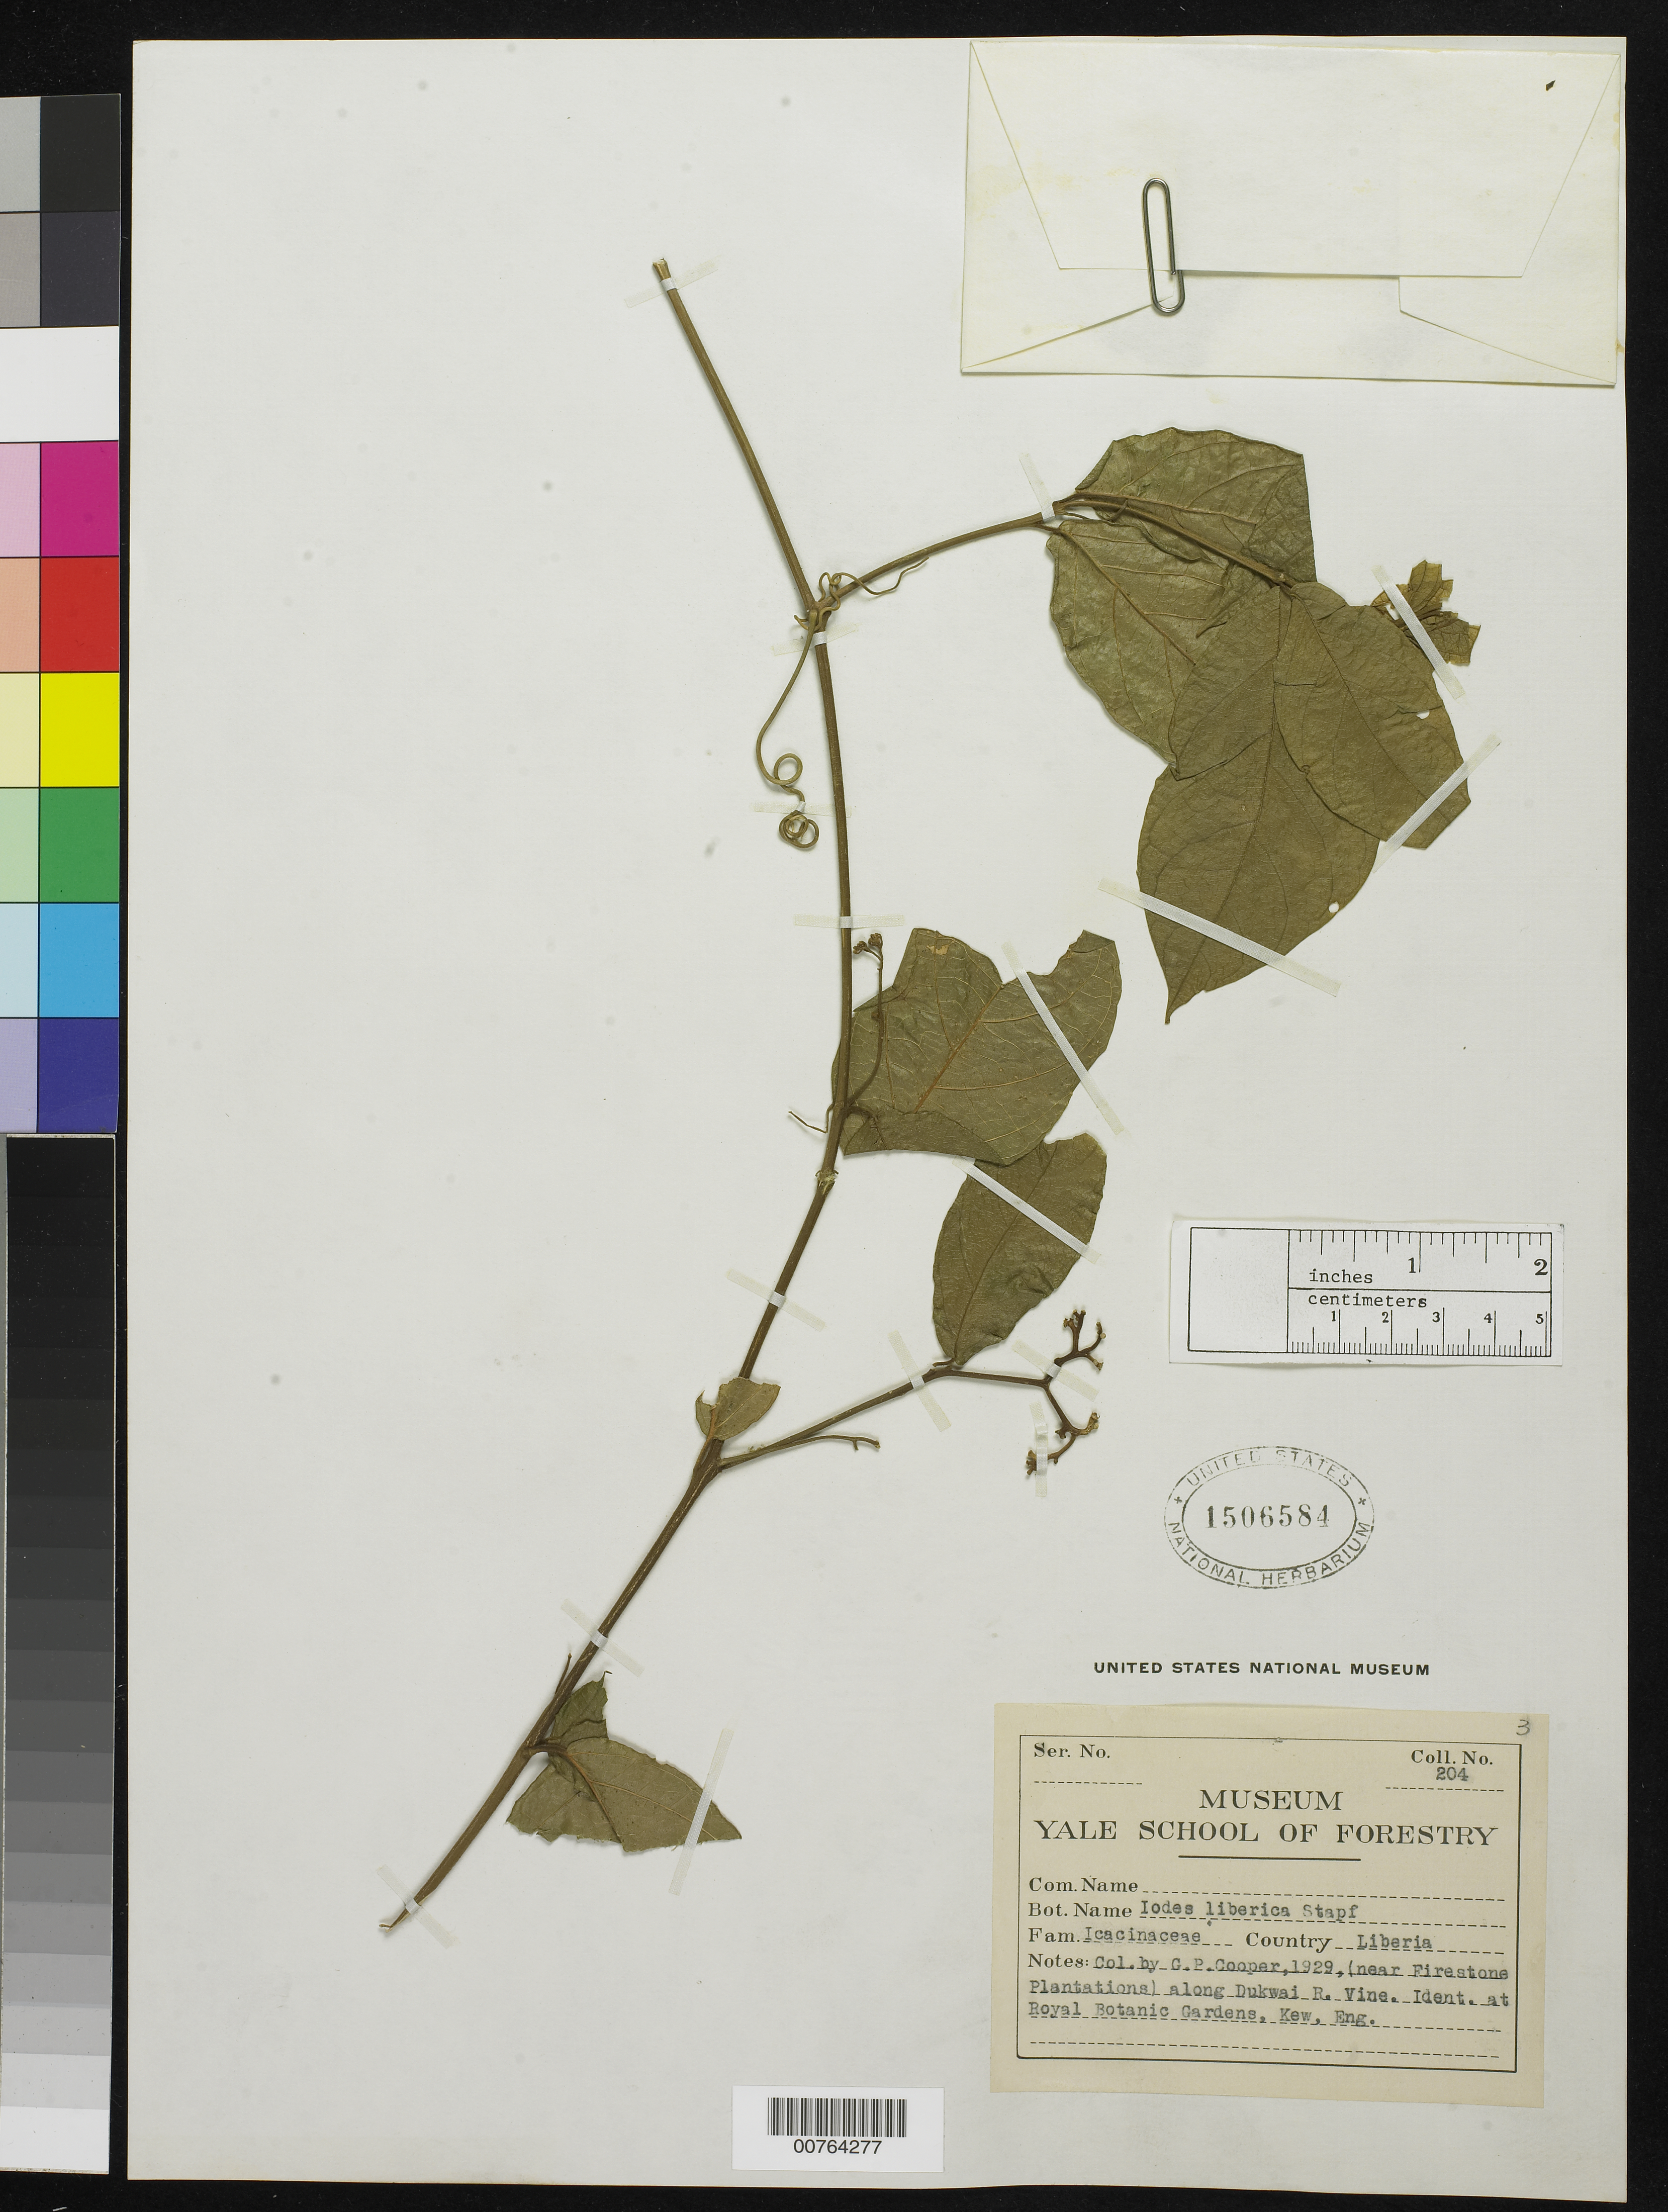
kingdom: Plantae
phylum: Tracheophyta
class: Magnoliopsida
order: Icacinales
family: Icacinaceae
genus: Iodes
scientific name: Iodes liberica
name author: Stapf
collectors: G. Cooper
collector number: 204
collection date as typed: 1929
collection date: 1929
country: Liberia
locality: (near Firestone Plantations) along Dukwai River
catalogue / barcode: US 1506584